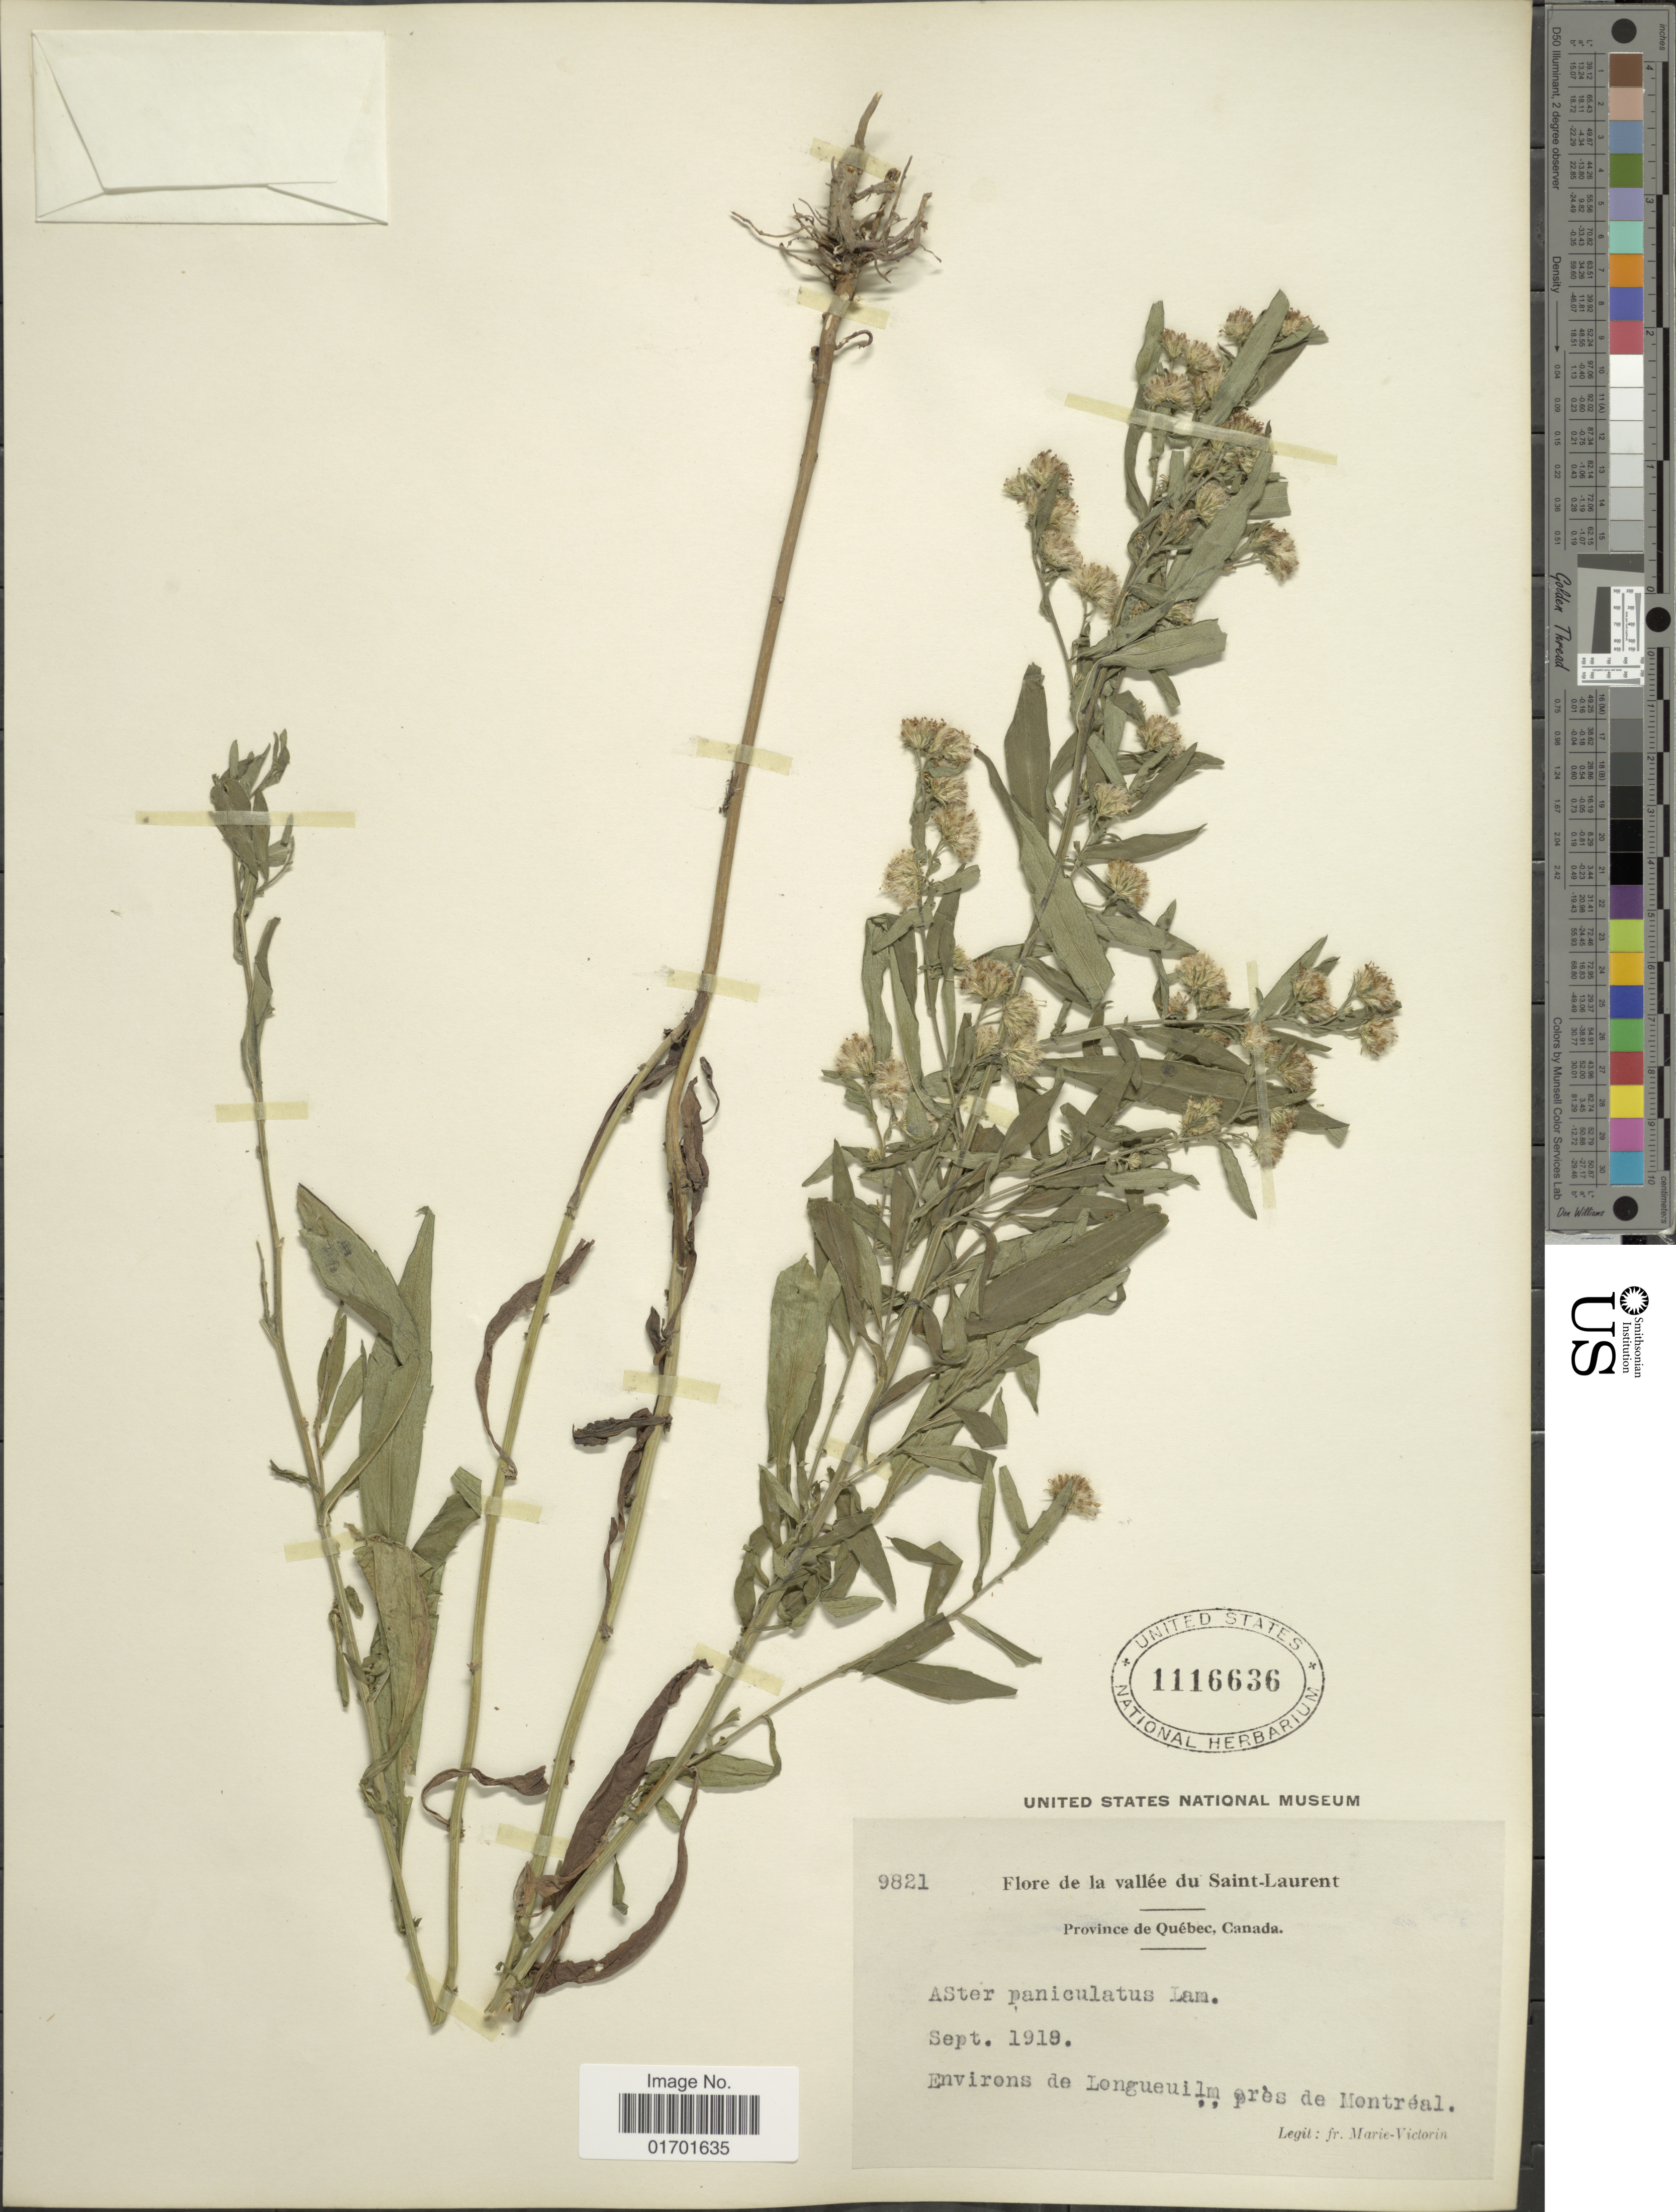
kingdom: Plantae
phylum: Tracheophyta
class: Magnoliopsida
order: Asterales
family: Asteraceae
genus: Symphyotrichum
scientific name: Symphyotrichum lanceolatum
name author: (Willd.) G.L. Nesom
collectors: Fr. Marie-Victorin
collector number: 9821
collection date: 1919-09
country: Canada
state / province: Quebec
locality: Longueulin, prés de Montréal.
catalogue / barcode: US 1116636